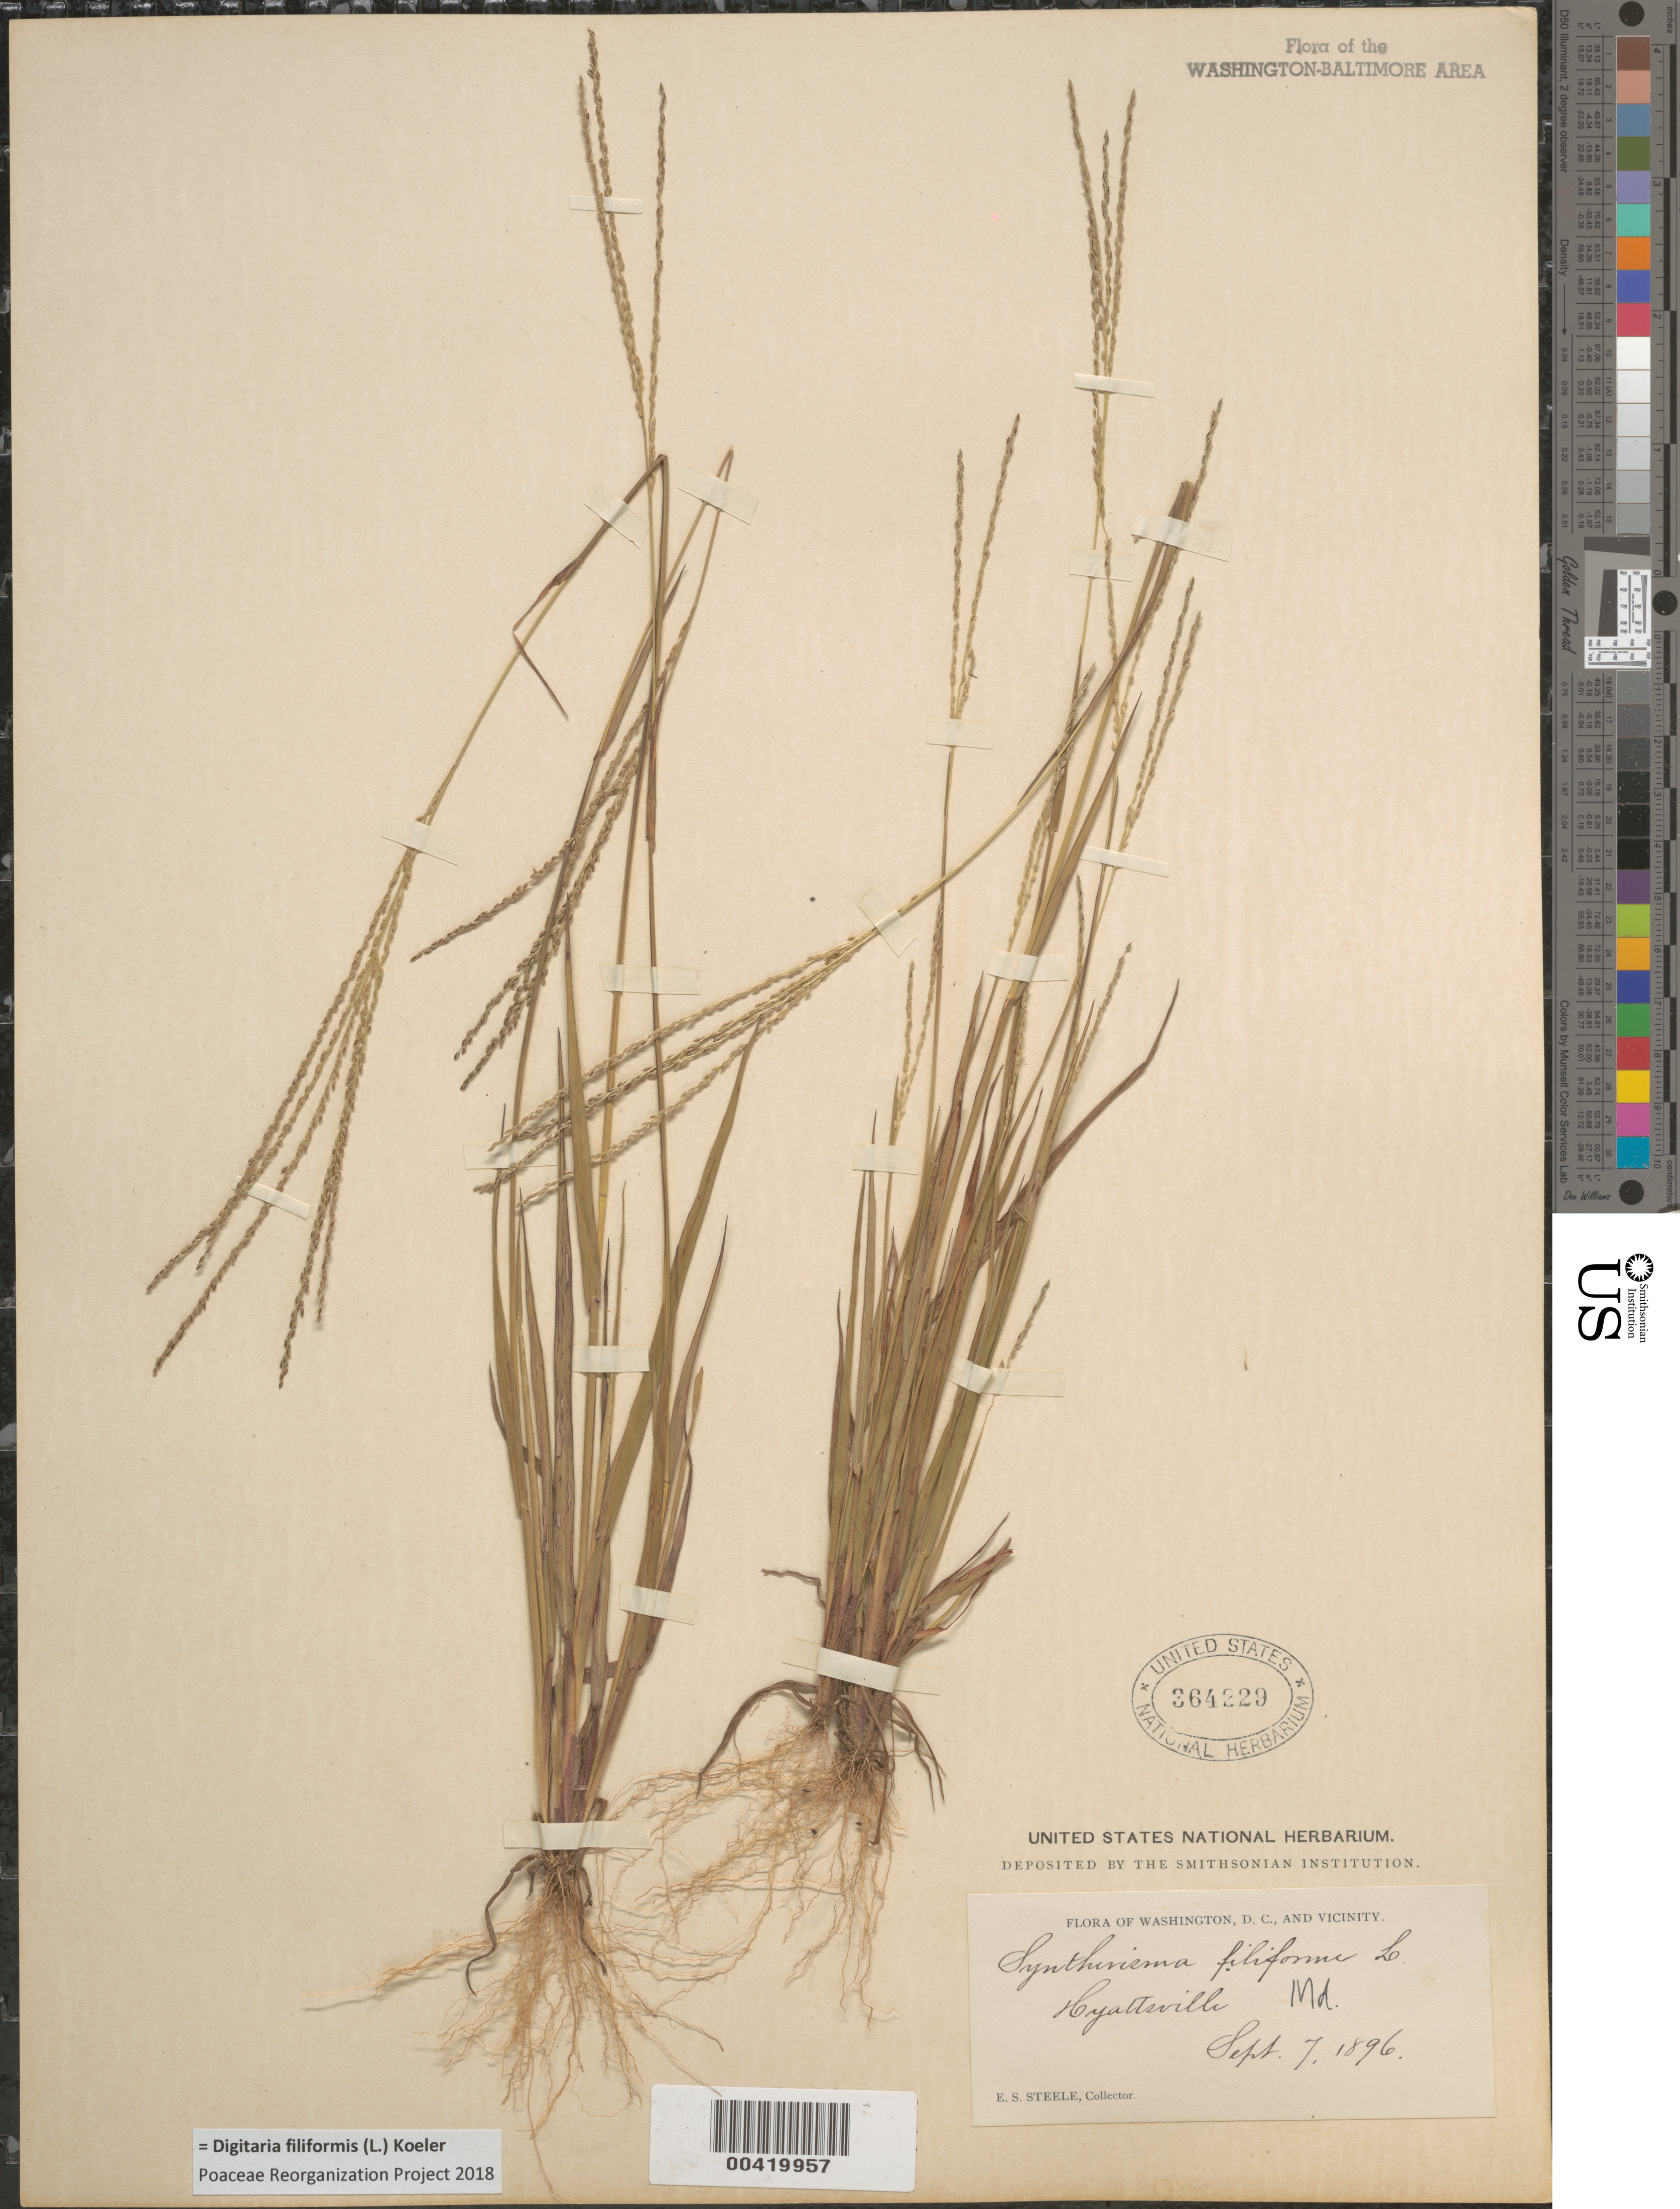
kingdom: Plantae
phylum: Tracheophyta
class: Liliopsida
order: Poales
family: Poaceae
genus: Digitaria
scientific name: Digitaria filiformis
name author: (L.) Koeler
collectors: E. Steele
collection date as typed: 07 Sep 1896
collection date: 1896-09-07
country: United States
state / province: Maryland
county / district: Prince George's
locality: Hyattsville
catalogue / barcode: US 364229